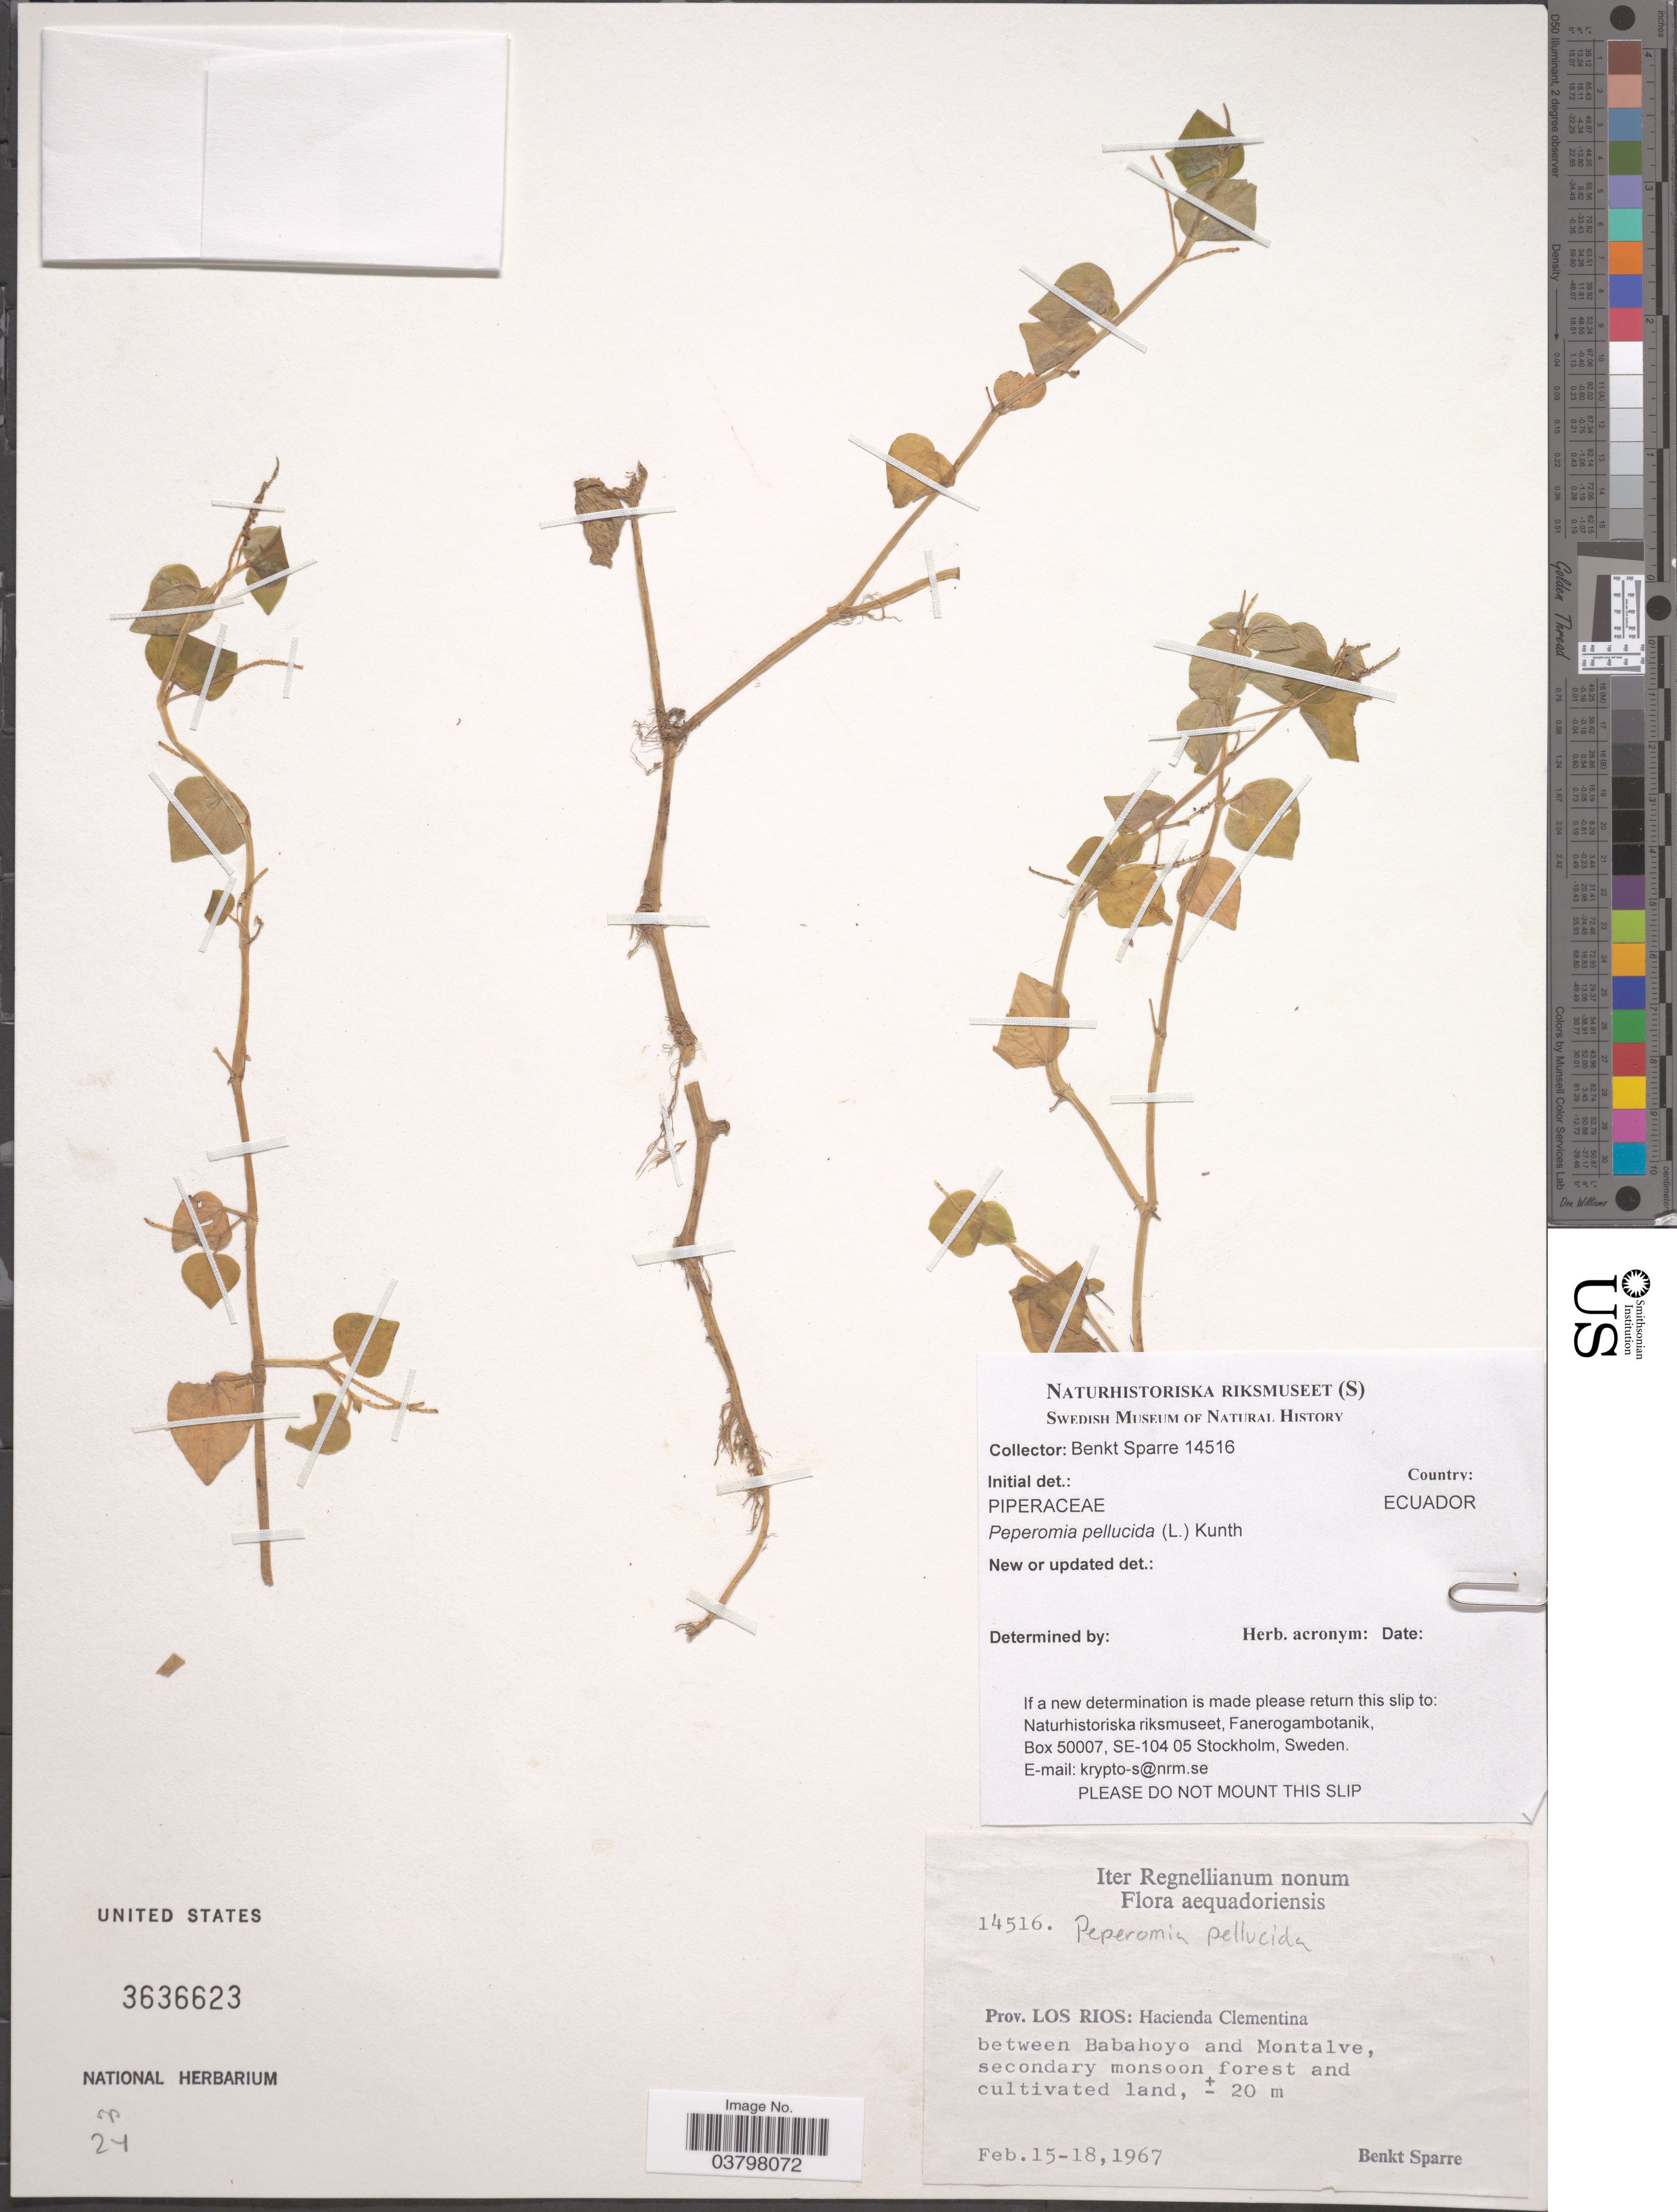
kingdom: Plantae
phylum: Tracheophyta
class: Magnoliopsida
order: Piperales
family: Piperaceae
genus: Peperomia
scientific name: Peperomia pellucida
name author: (L.) Kunth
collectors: B. Sparre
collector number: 14516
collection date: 1967-02-15/1967-02-18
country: Ecuador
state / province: Los Ríos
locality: Hacienda Clementina between Babahoyo and Montalve.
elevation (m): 20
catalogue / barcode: US 3636623